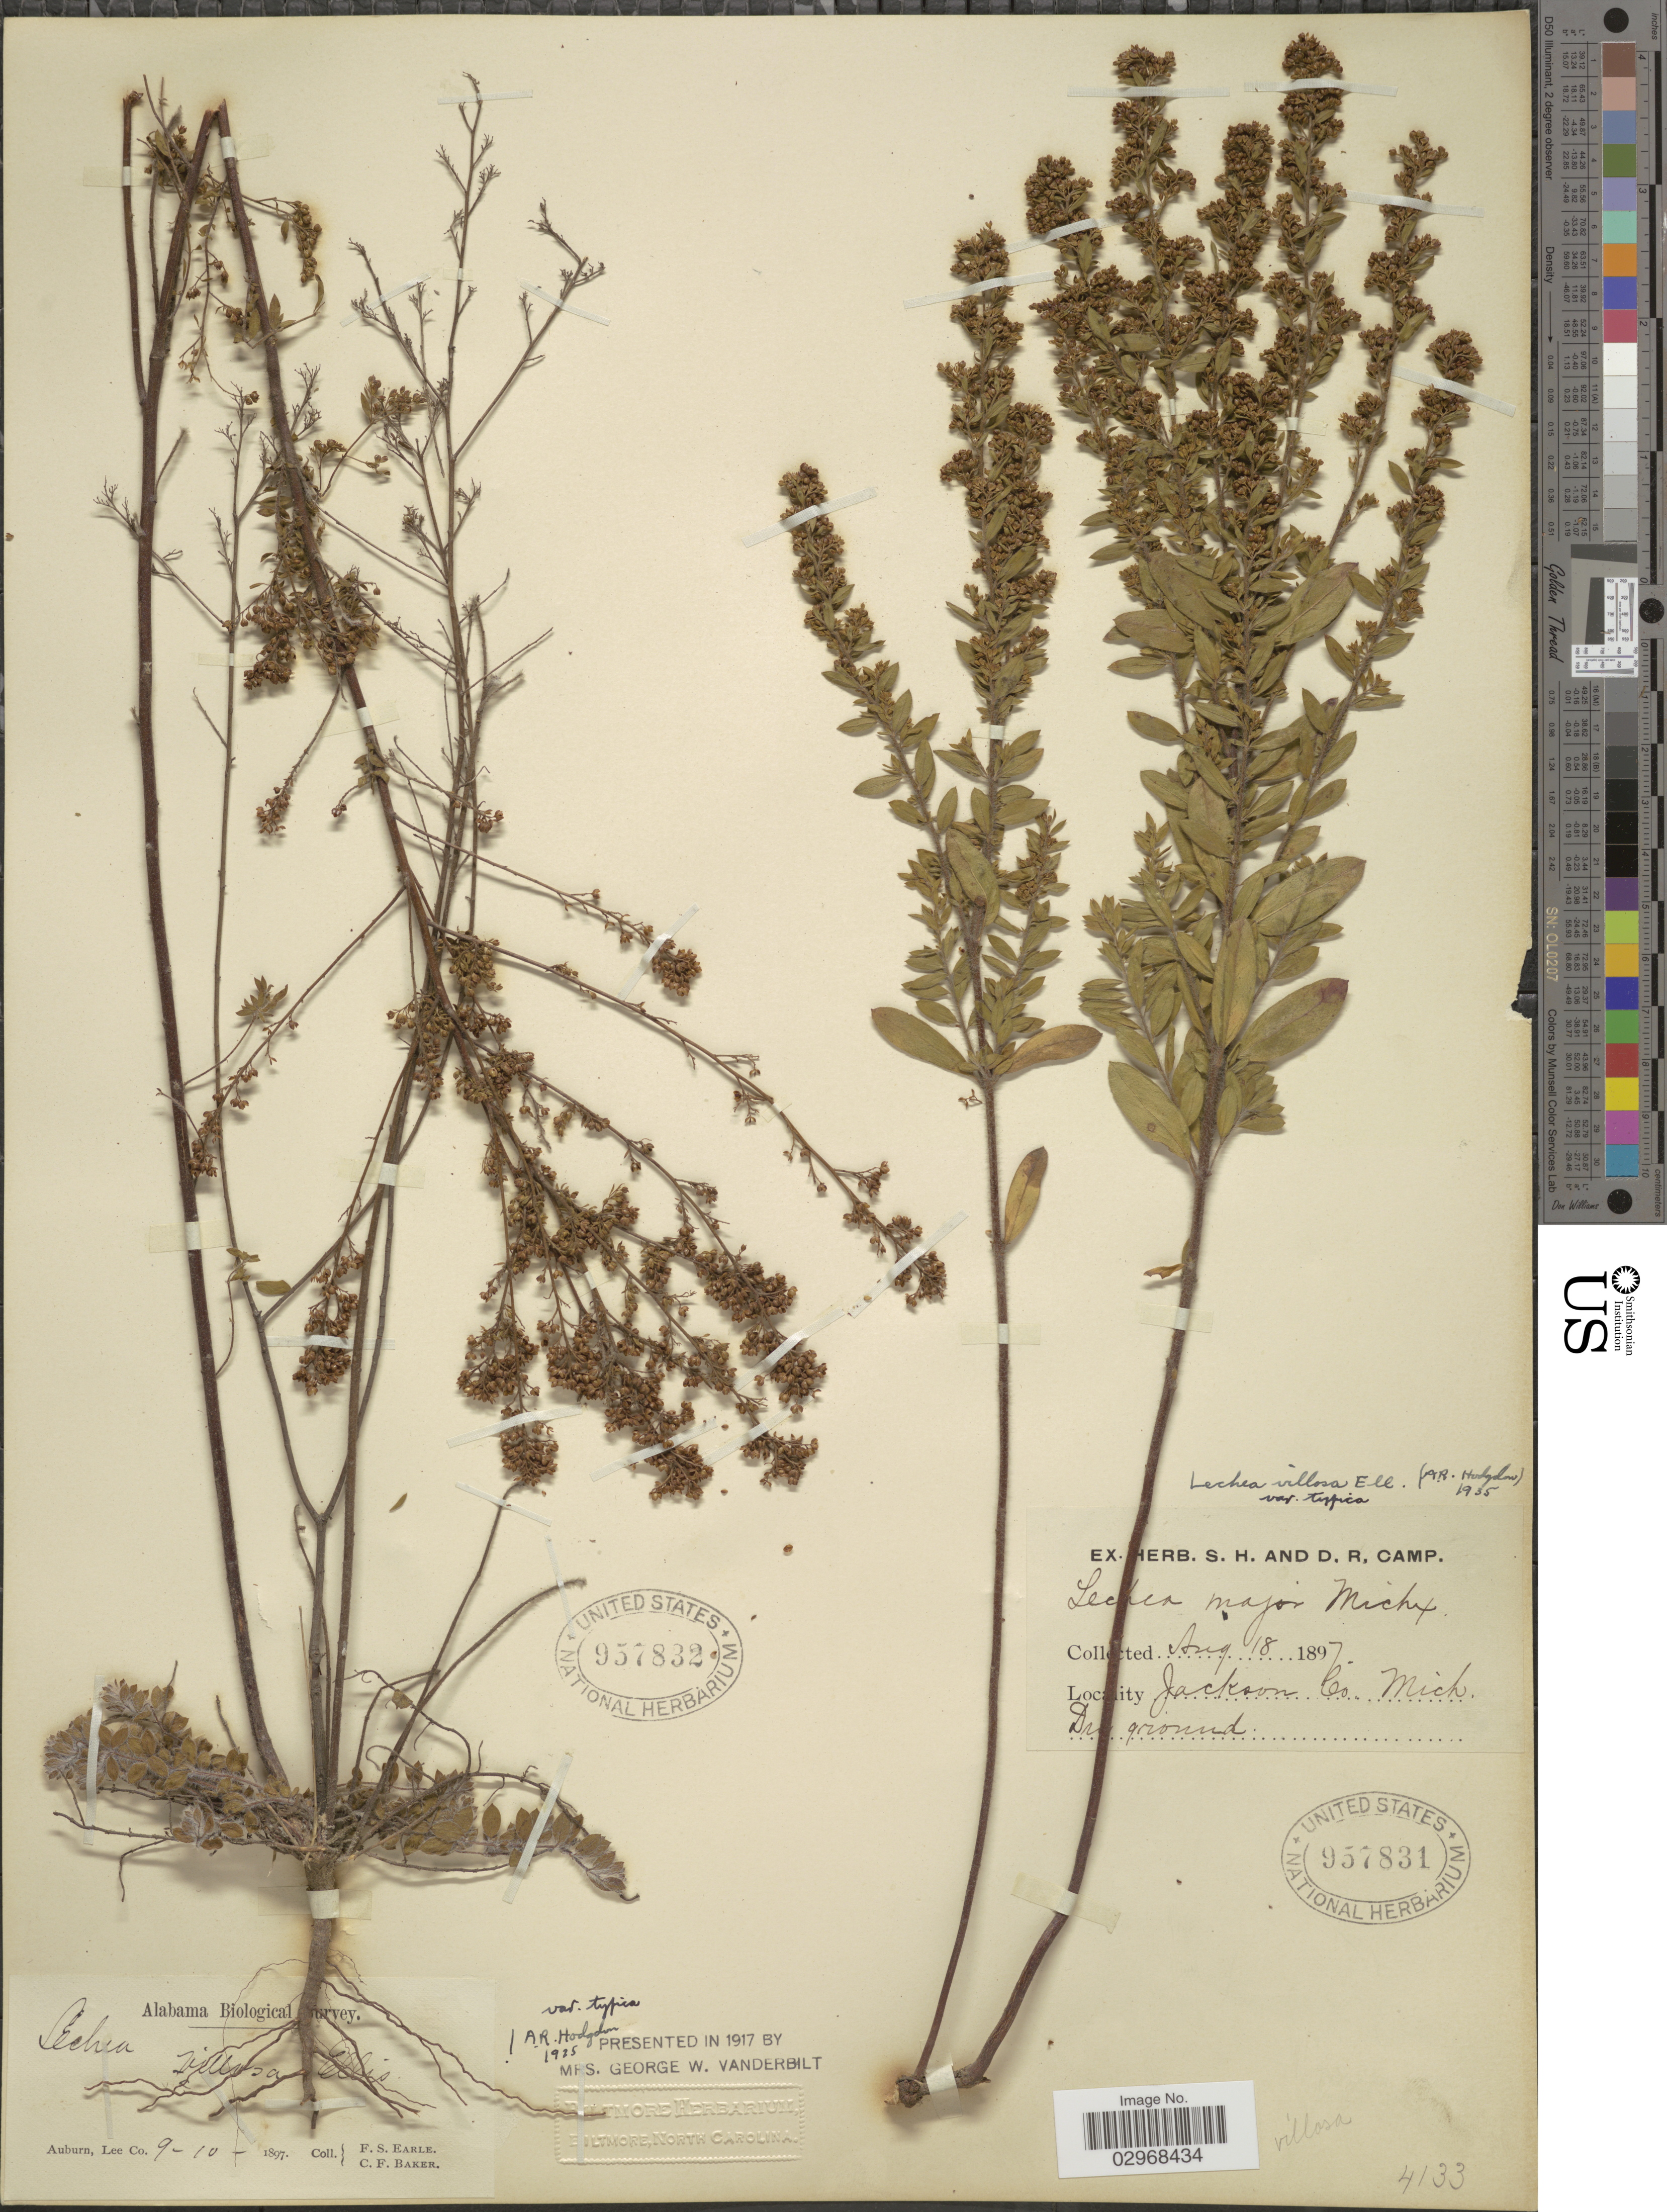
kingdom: Plantae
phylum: Tracheophyta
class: Magnoliopsida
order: Malvales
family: Cistaceae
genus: Lechea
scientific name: Lechea villosa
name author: Elliott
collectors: F. S. Earle & C. F. Baker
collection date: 1897-09-10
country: United States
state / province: Alabama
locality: Auburn, Lee Co.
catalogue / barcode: US 957832